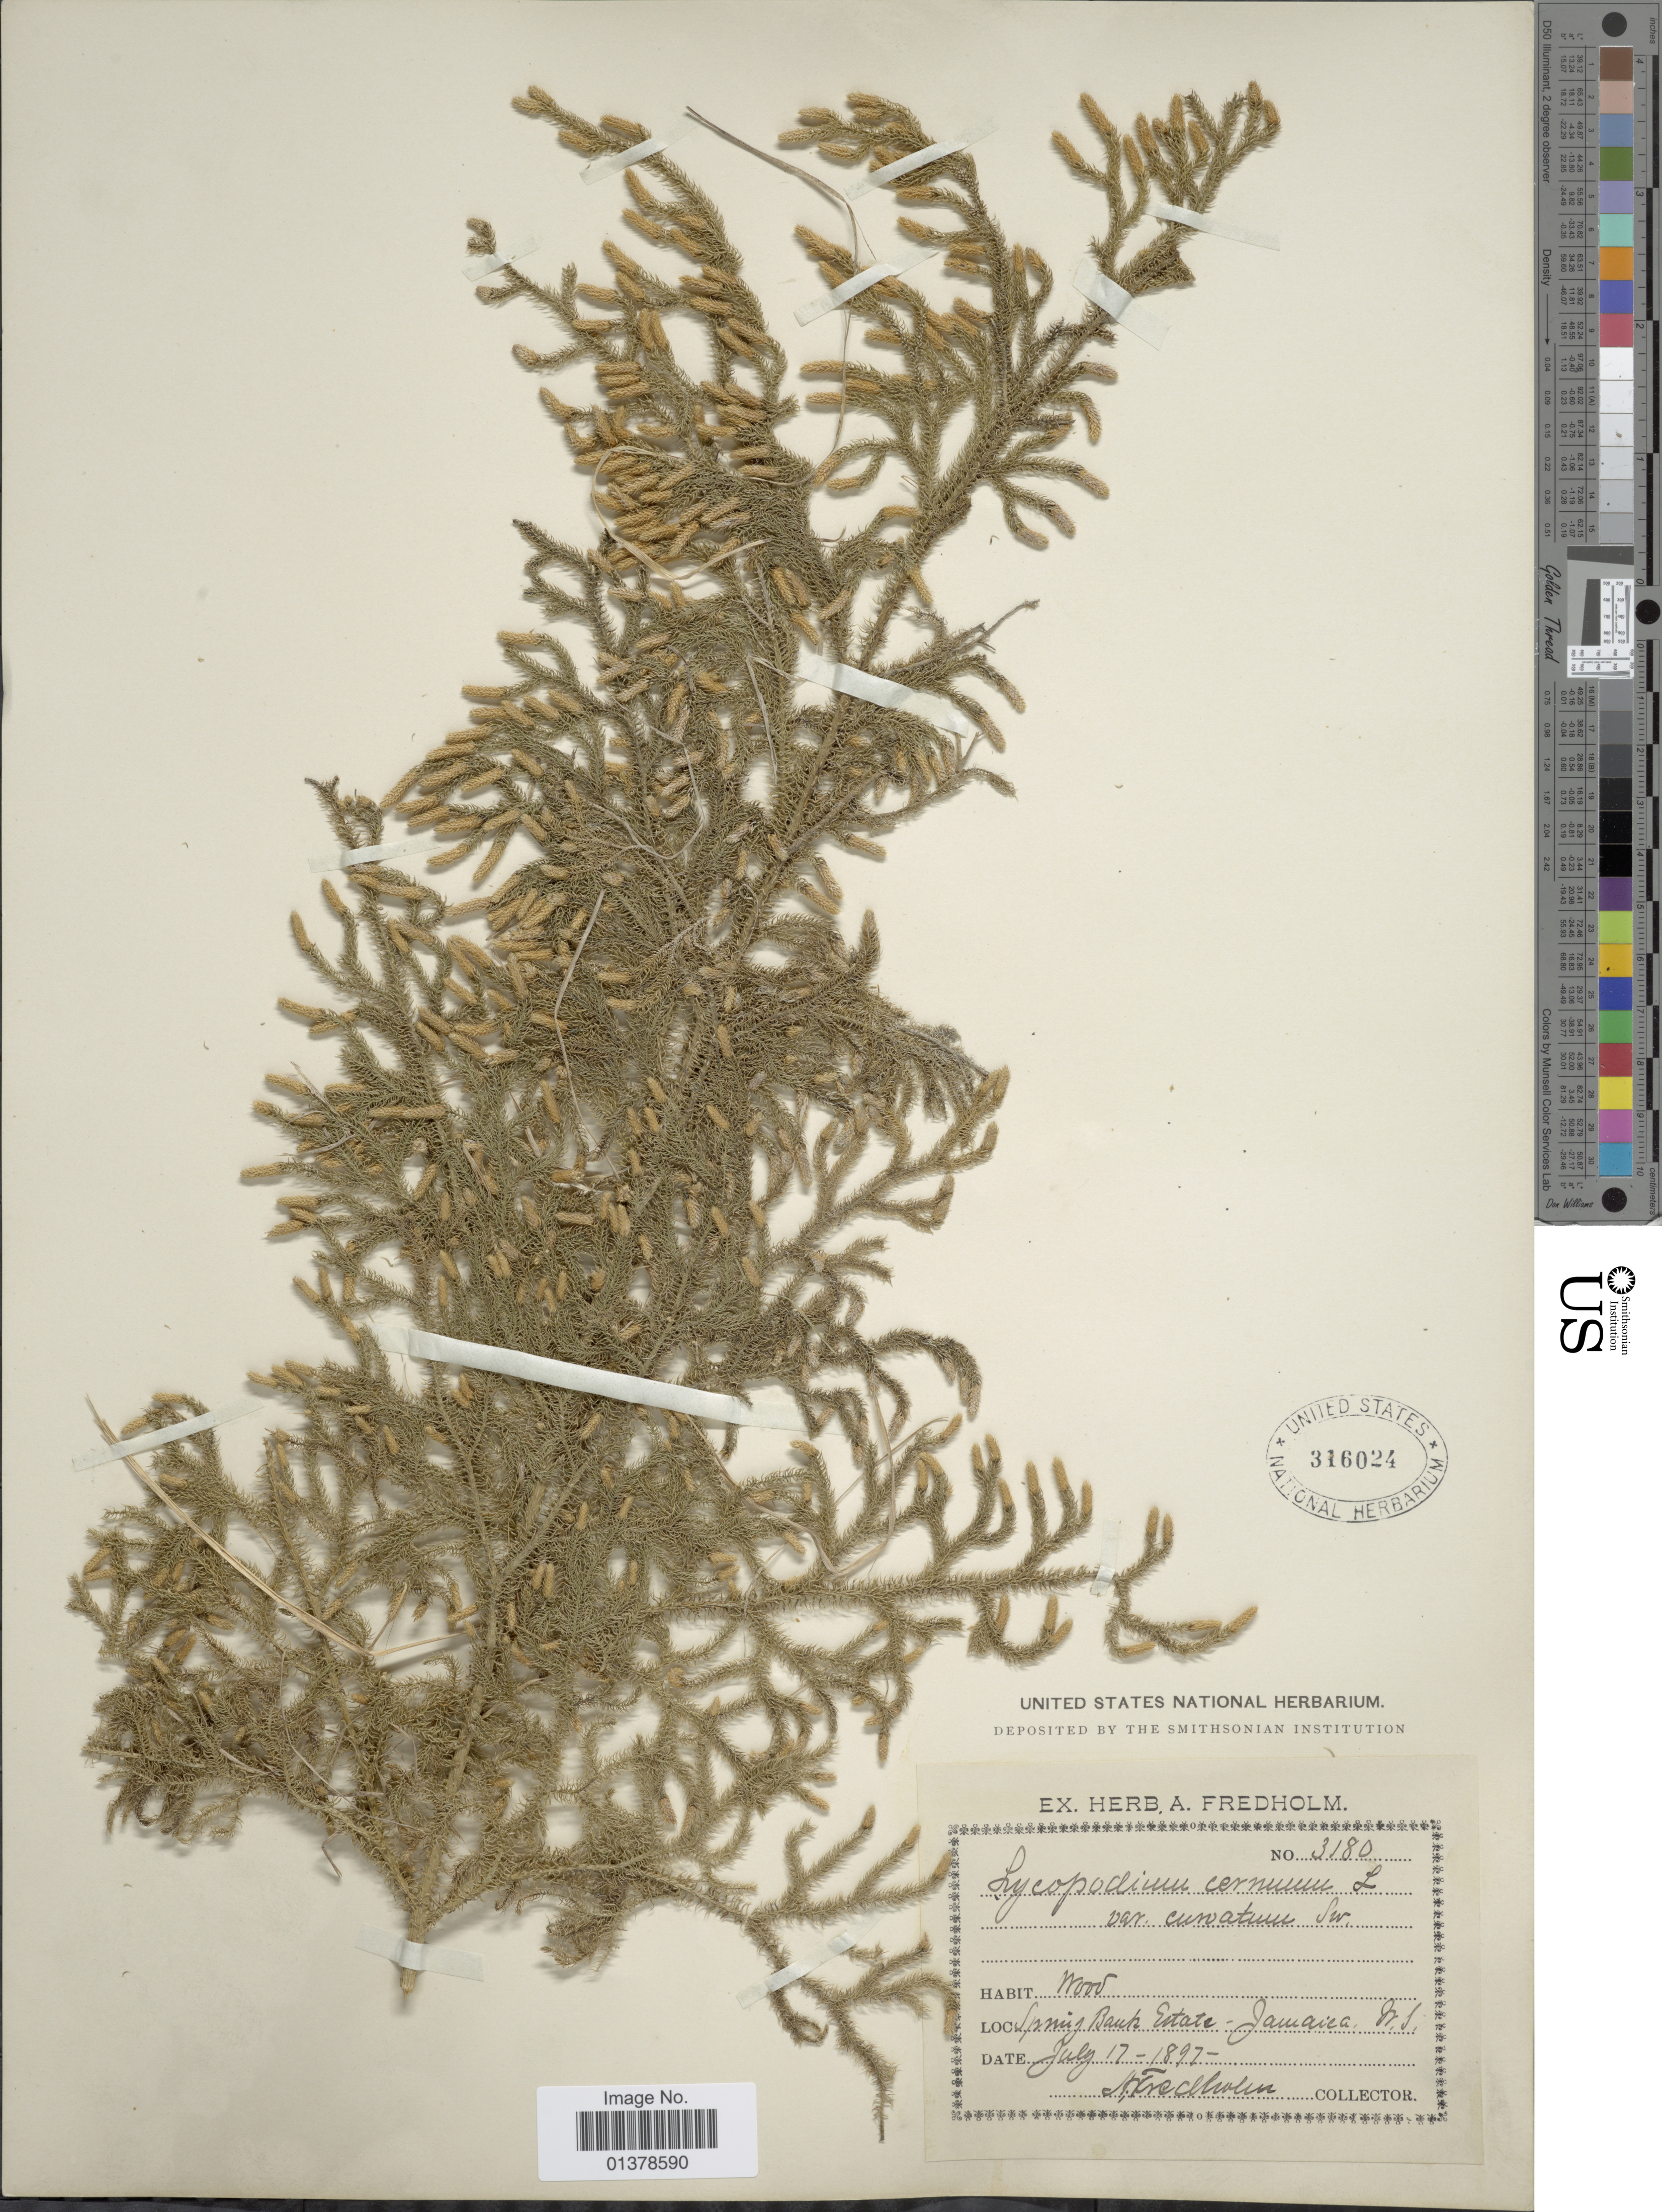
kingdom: Plantae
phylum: Tracheophyta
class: Lycopodiopsida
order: Lycopodiales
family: Lycopodiaceae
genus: Palhinhaea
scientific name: Palhinhaea cernua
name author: (L.) Vasc. & Franco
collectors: A. Fredholm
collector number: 3180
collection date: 1897-07-17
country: Jamaica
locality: Spring bank estate, W.I.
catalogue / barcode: US 316024